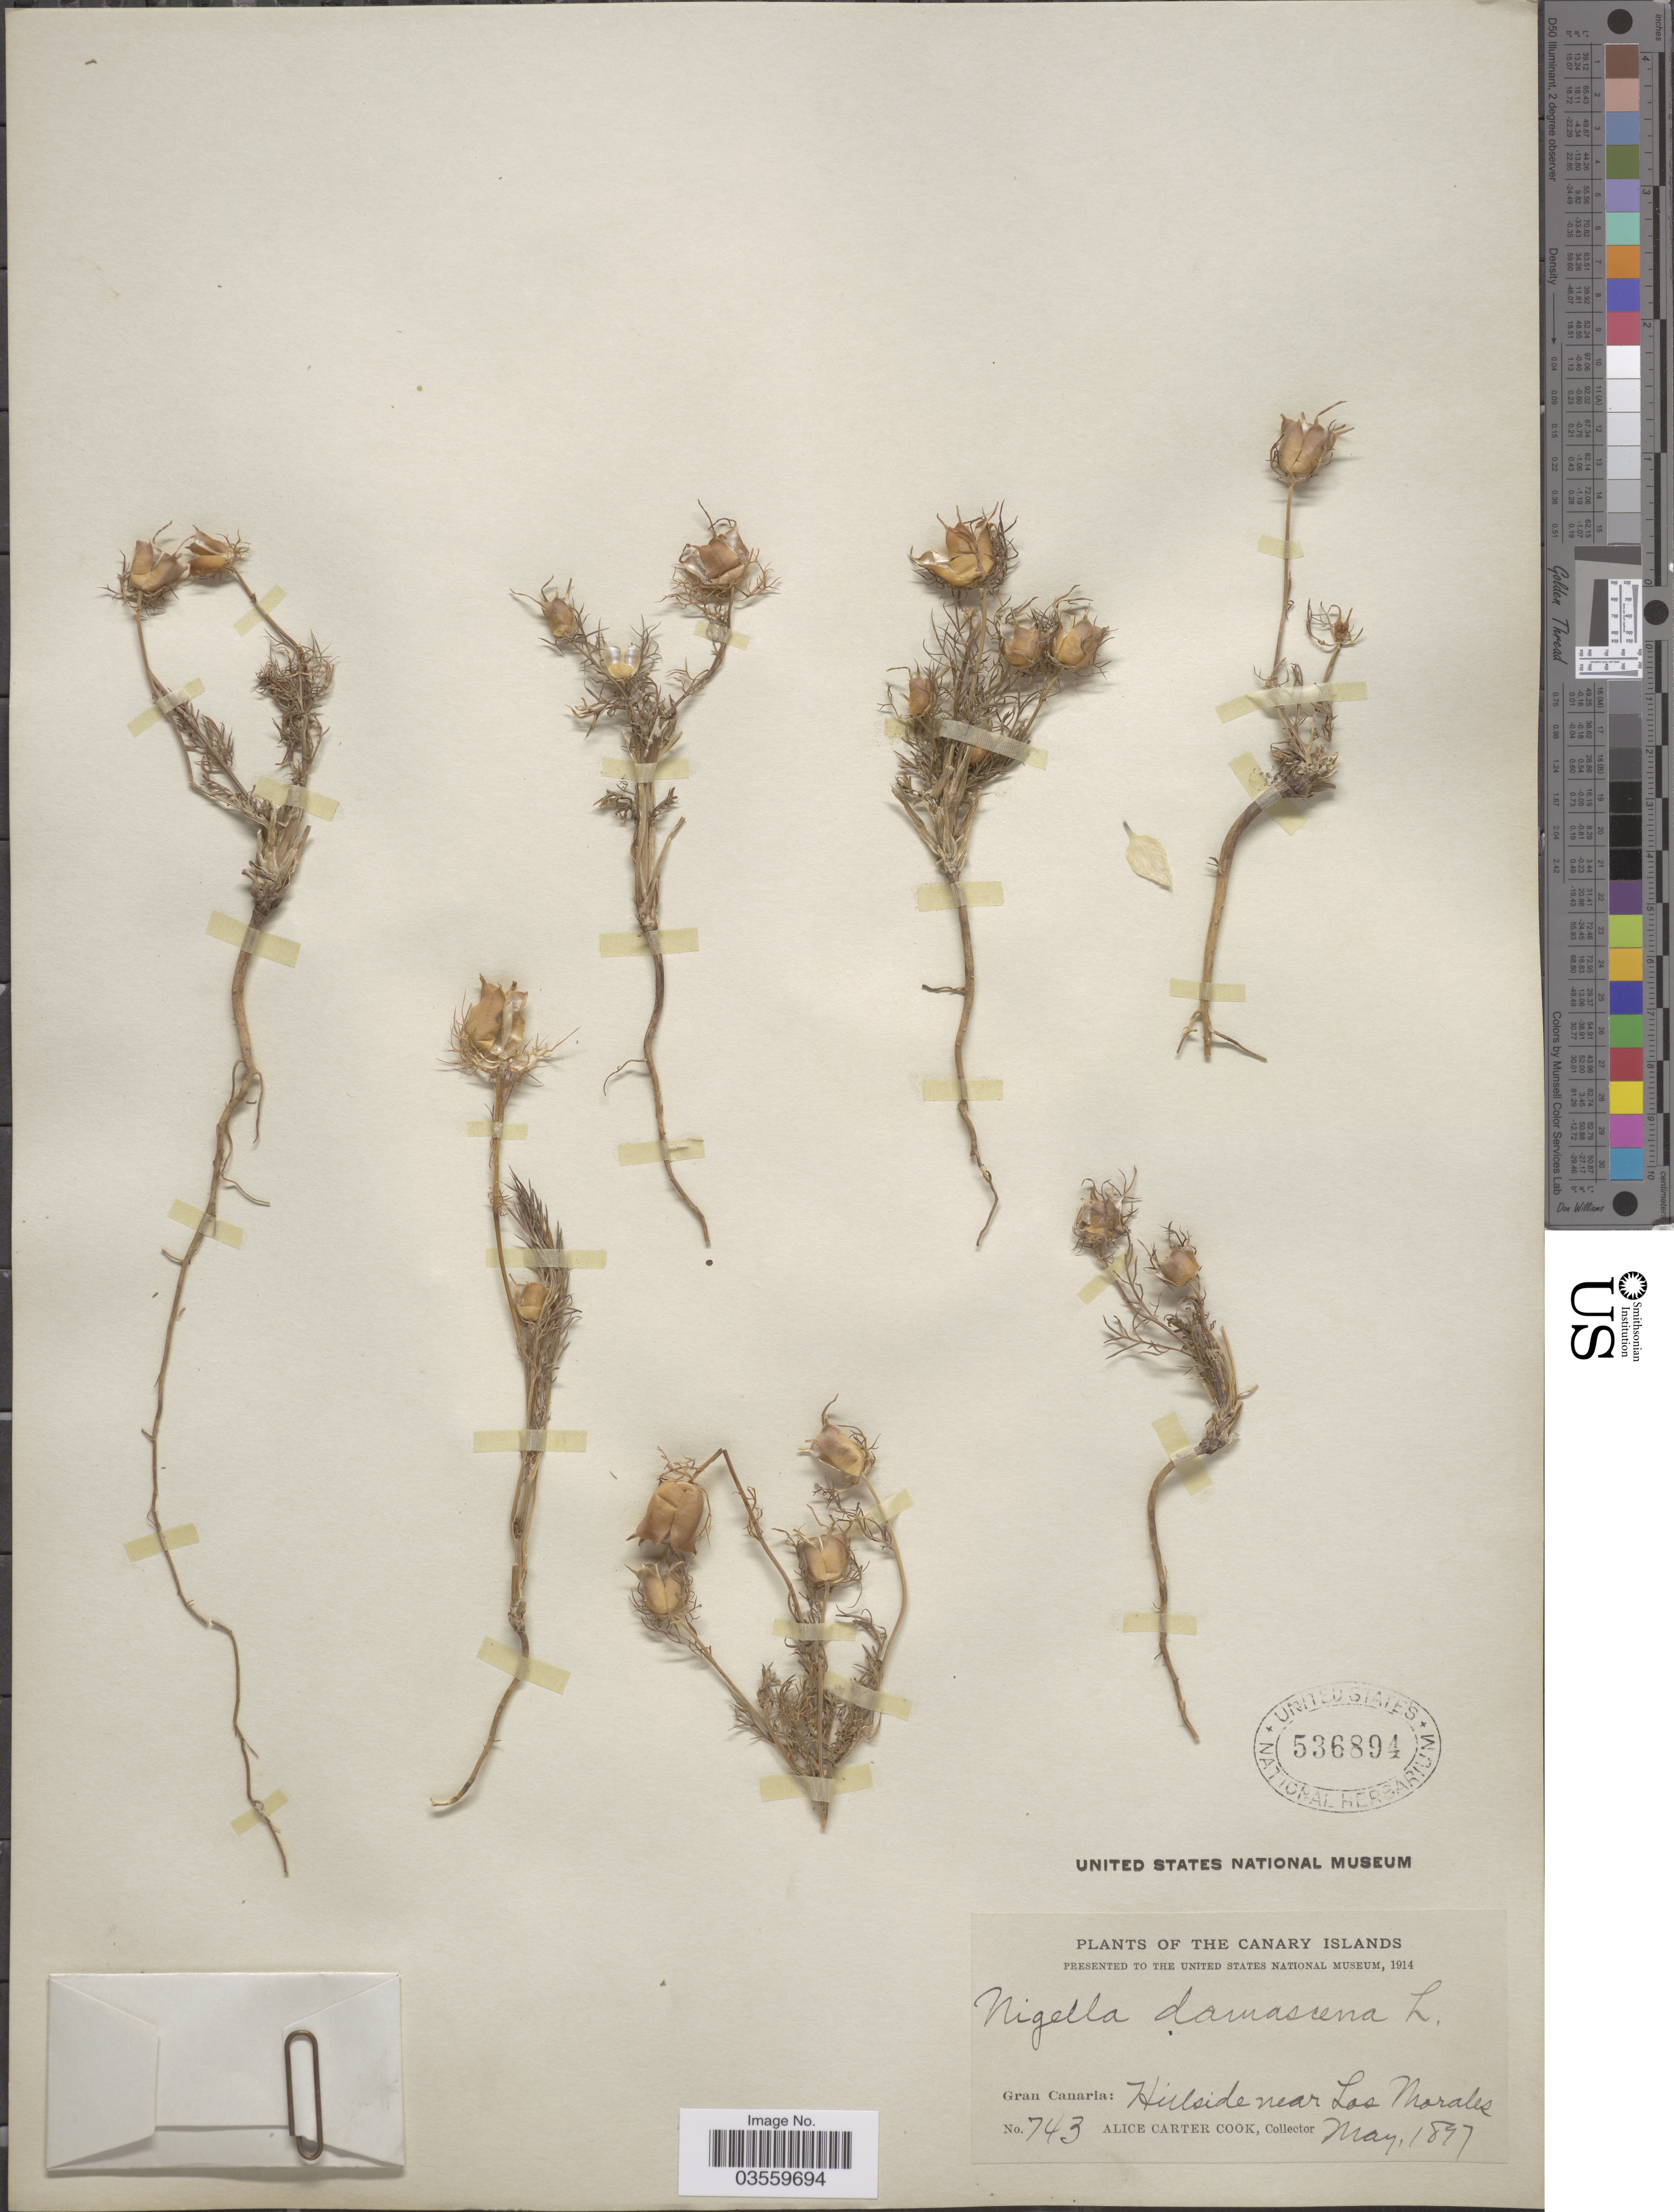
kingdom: Plantae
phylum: Tracheophyta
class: Magnoliopsida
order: Ranunculales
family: Ranunculaceae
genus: Nigella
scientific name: Nigella damascena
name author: L.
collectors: Alice C. Cook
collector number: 743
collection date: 1897-05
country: Spain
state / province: Canarias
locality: The Canary Islands. Gran Canaria: Hillside near Los Morales.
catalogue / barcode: US 536894